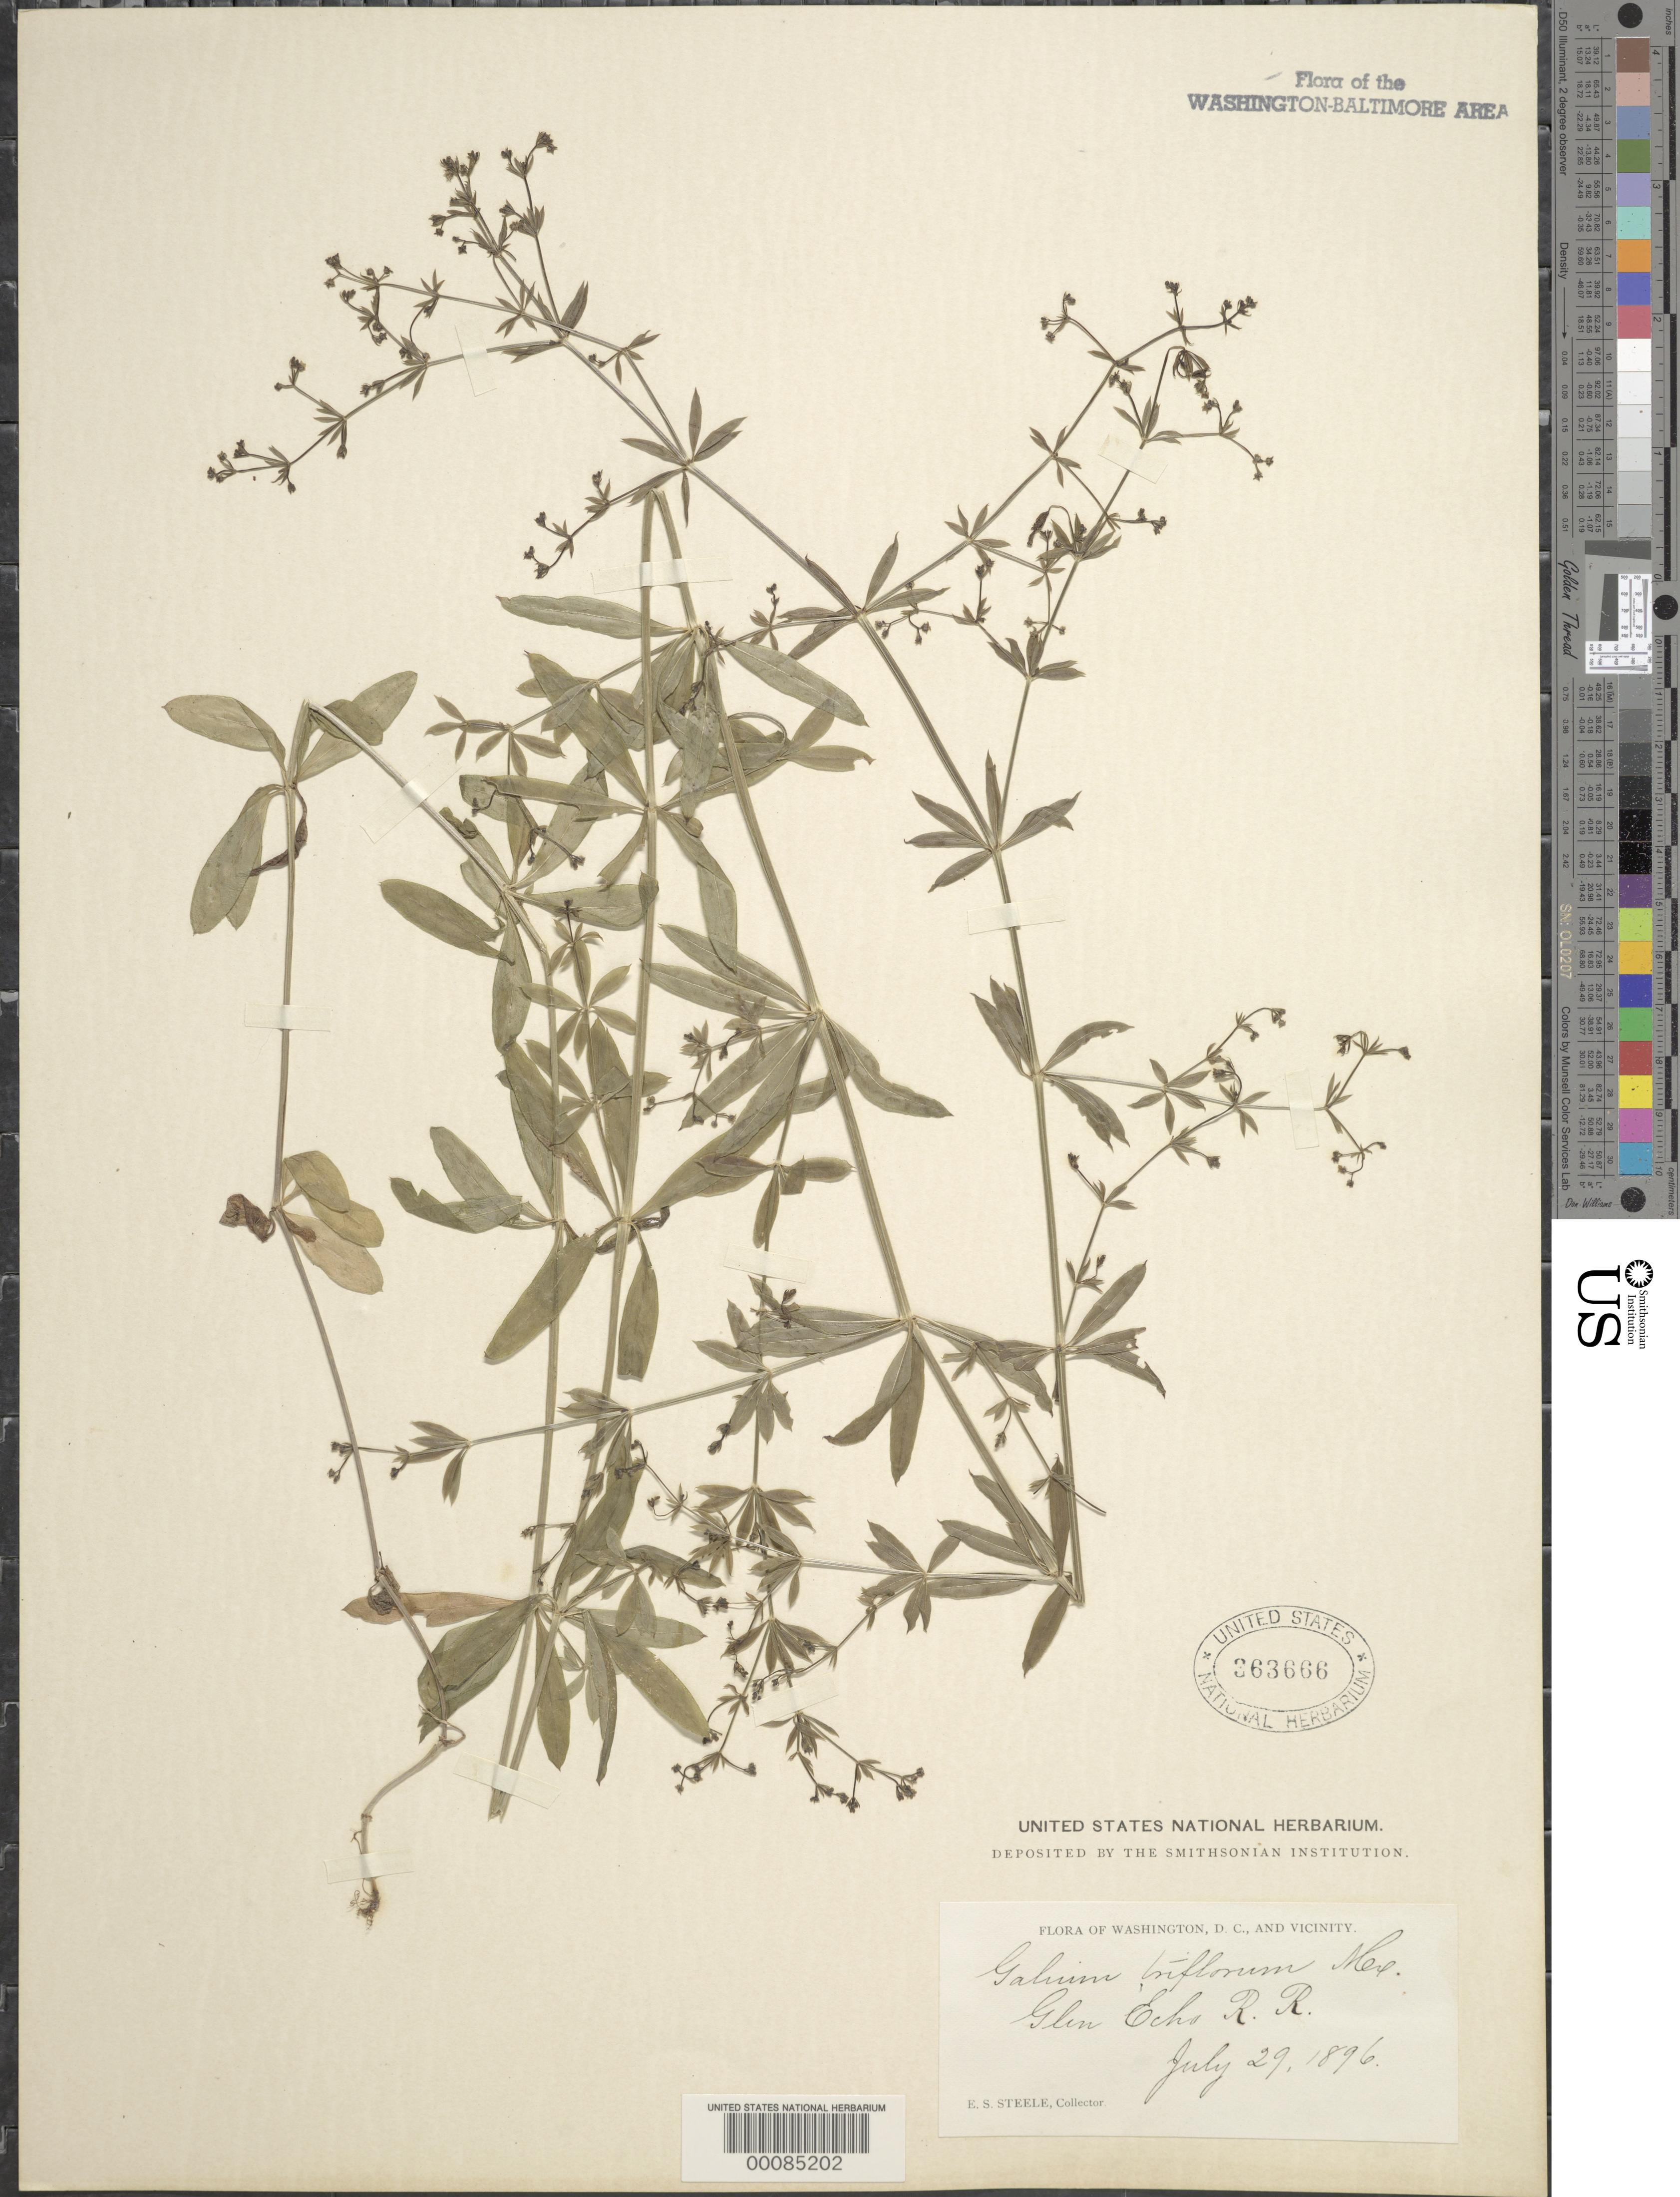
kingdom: Plantae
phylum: Tracheophyta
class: Magnoliopsida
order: Gentianales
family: Rubiaceae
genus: Galium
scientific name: Galium triflorum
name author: Michx.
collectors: E. Steele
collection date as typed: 29 Jul 1896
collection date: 1896-07-29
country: United States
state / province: Maryland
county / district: Montgomery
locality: Glen Echo R.R. C. & O. Canal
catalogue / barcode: US 363666